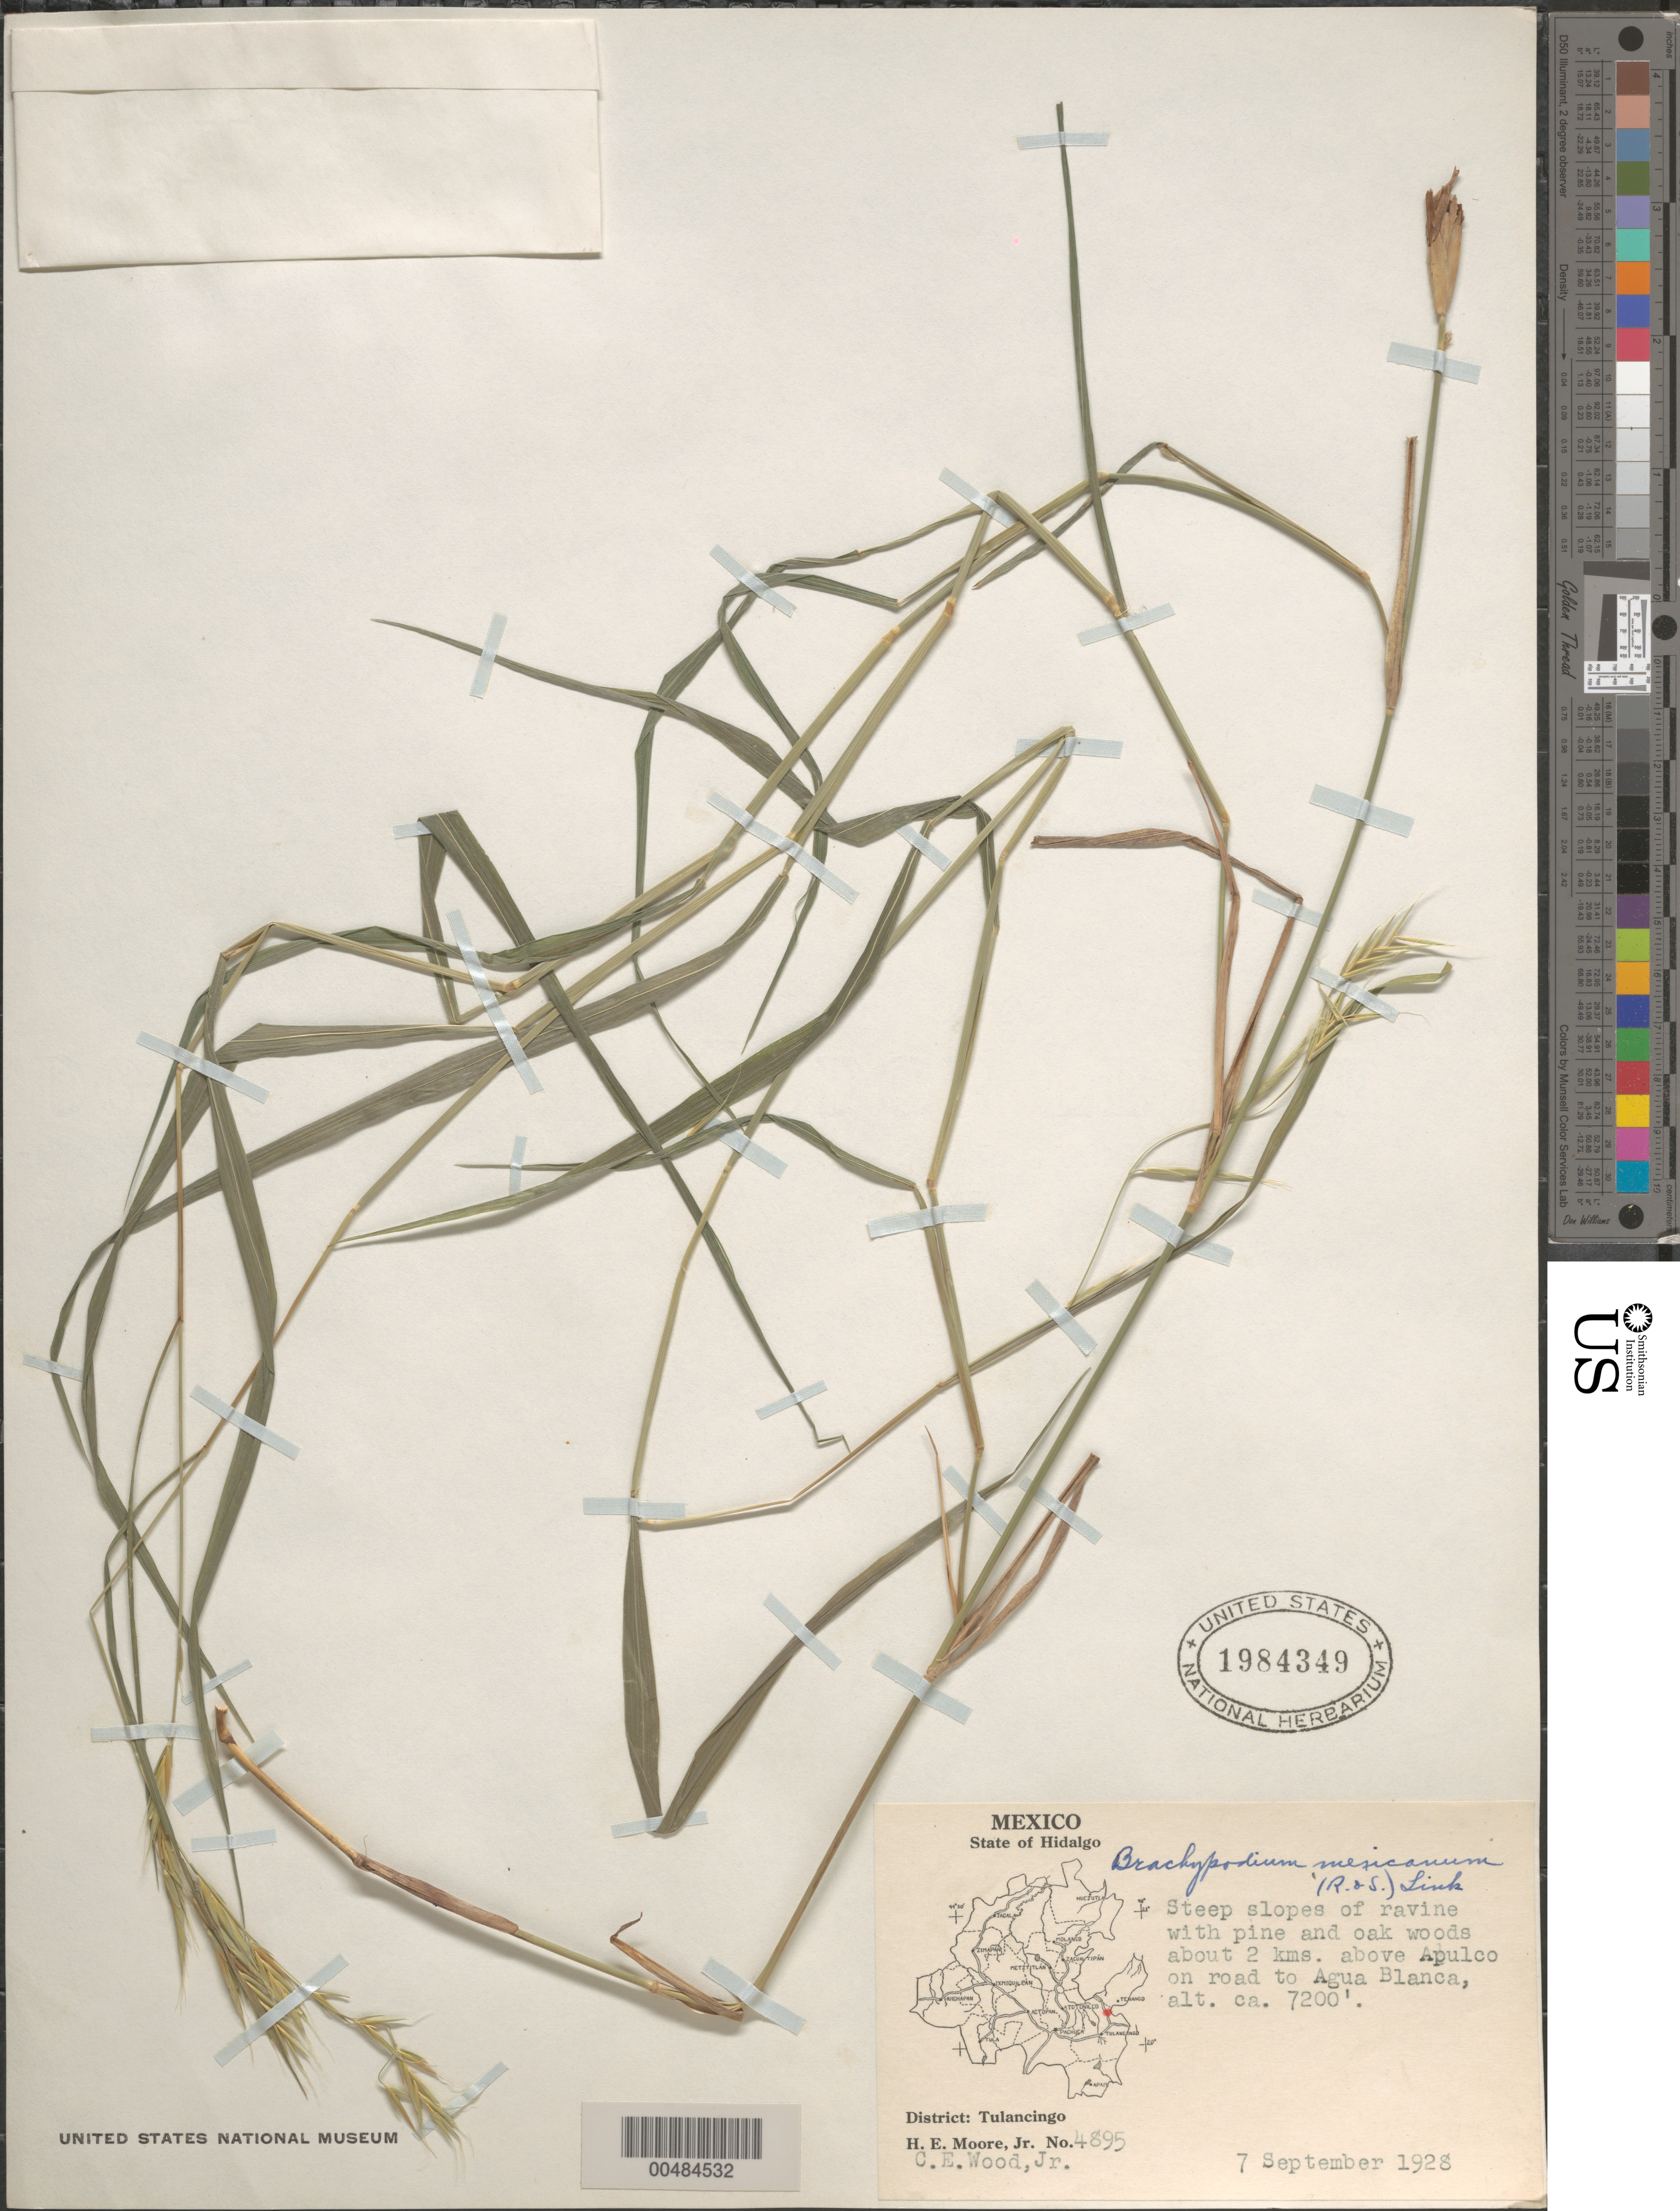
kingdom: Plantae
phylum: Tracheophyta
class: Liliopsida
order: Poales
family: Poaceae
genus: Brachypodium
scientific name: Brachypodium latifolium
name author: E. Fourn.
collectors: H. E. Moore & C. Wood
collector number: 4895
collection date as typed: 7 Sep 1928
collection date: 1928-09-07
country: Mexico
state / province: Hidalgo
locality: Dist. Tulancingo, about 2 km above Apulco on road to Agua Blanca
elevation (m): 2195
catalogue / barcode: US 1984349